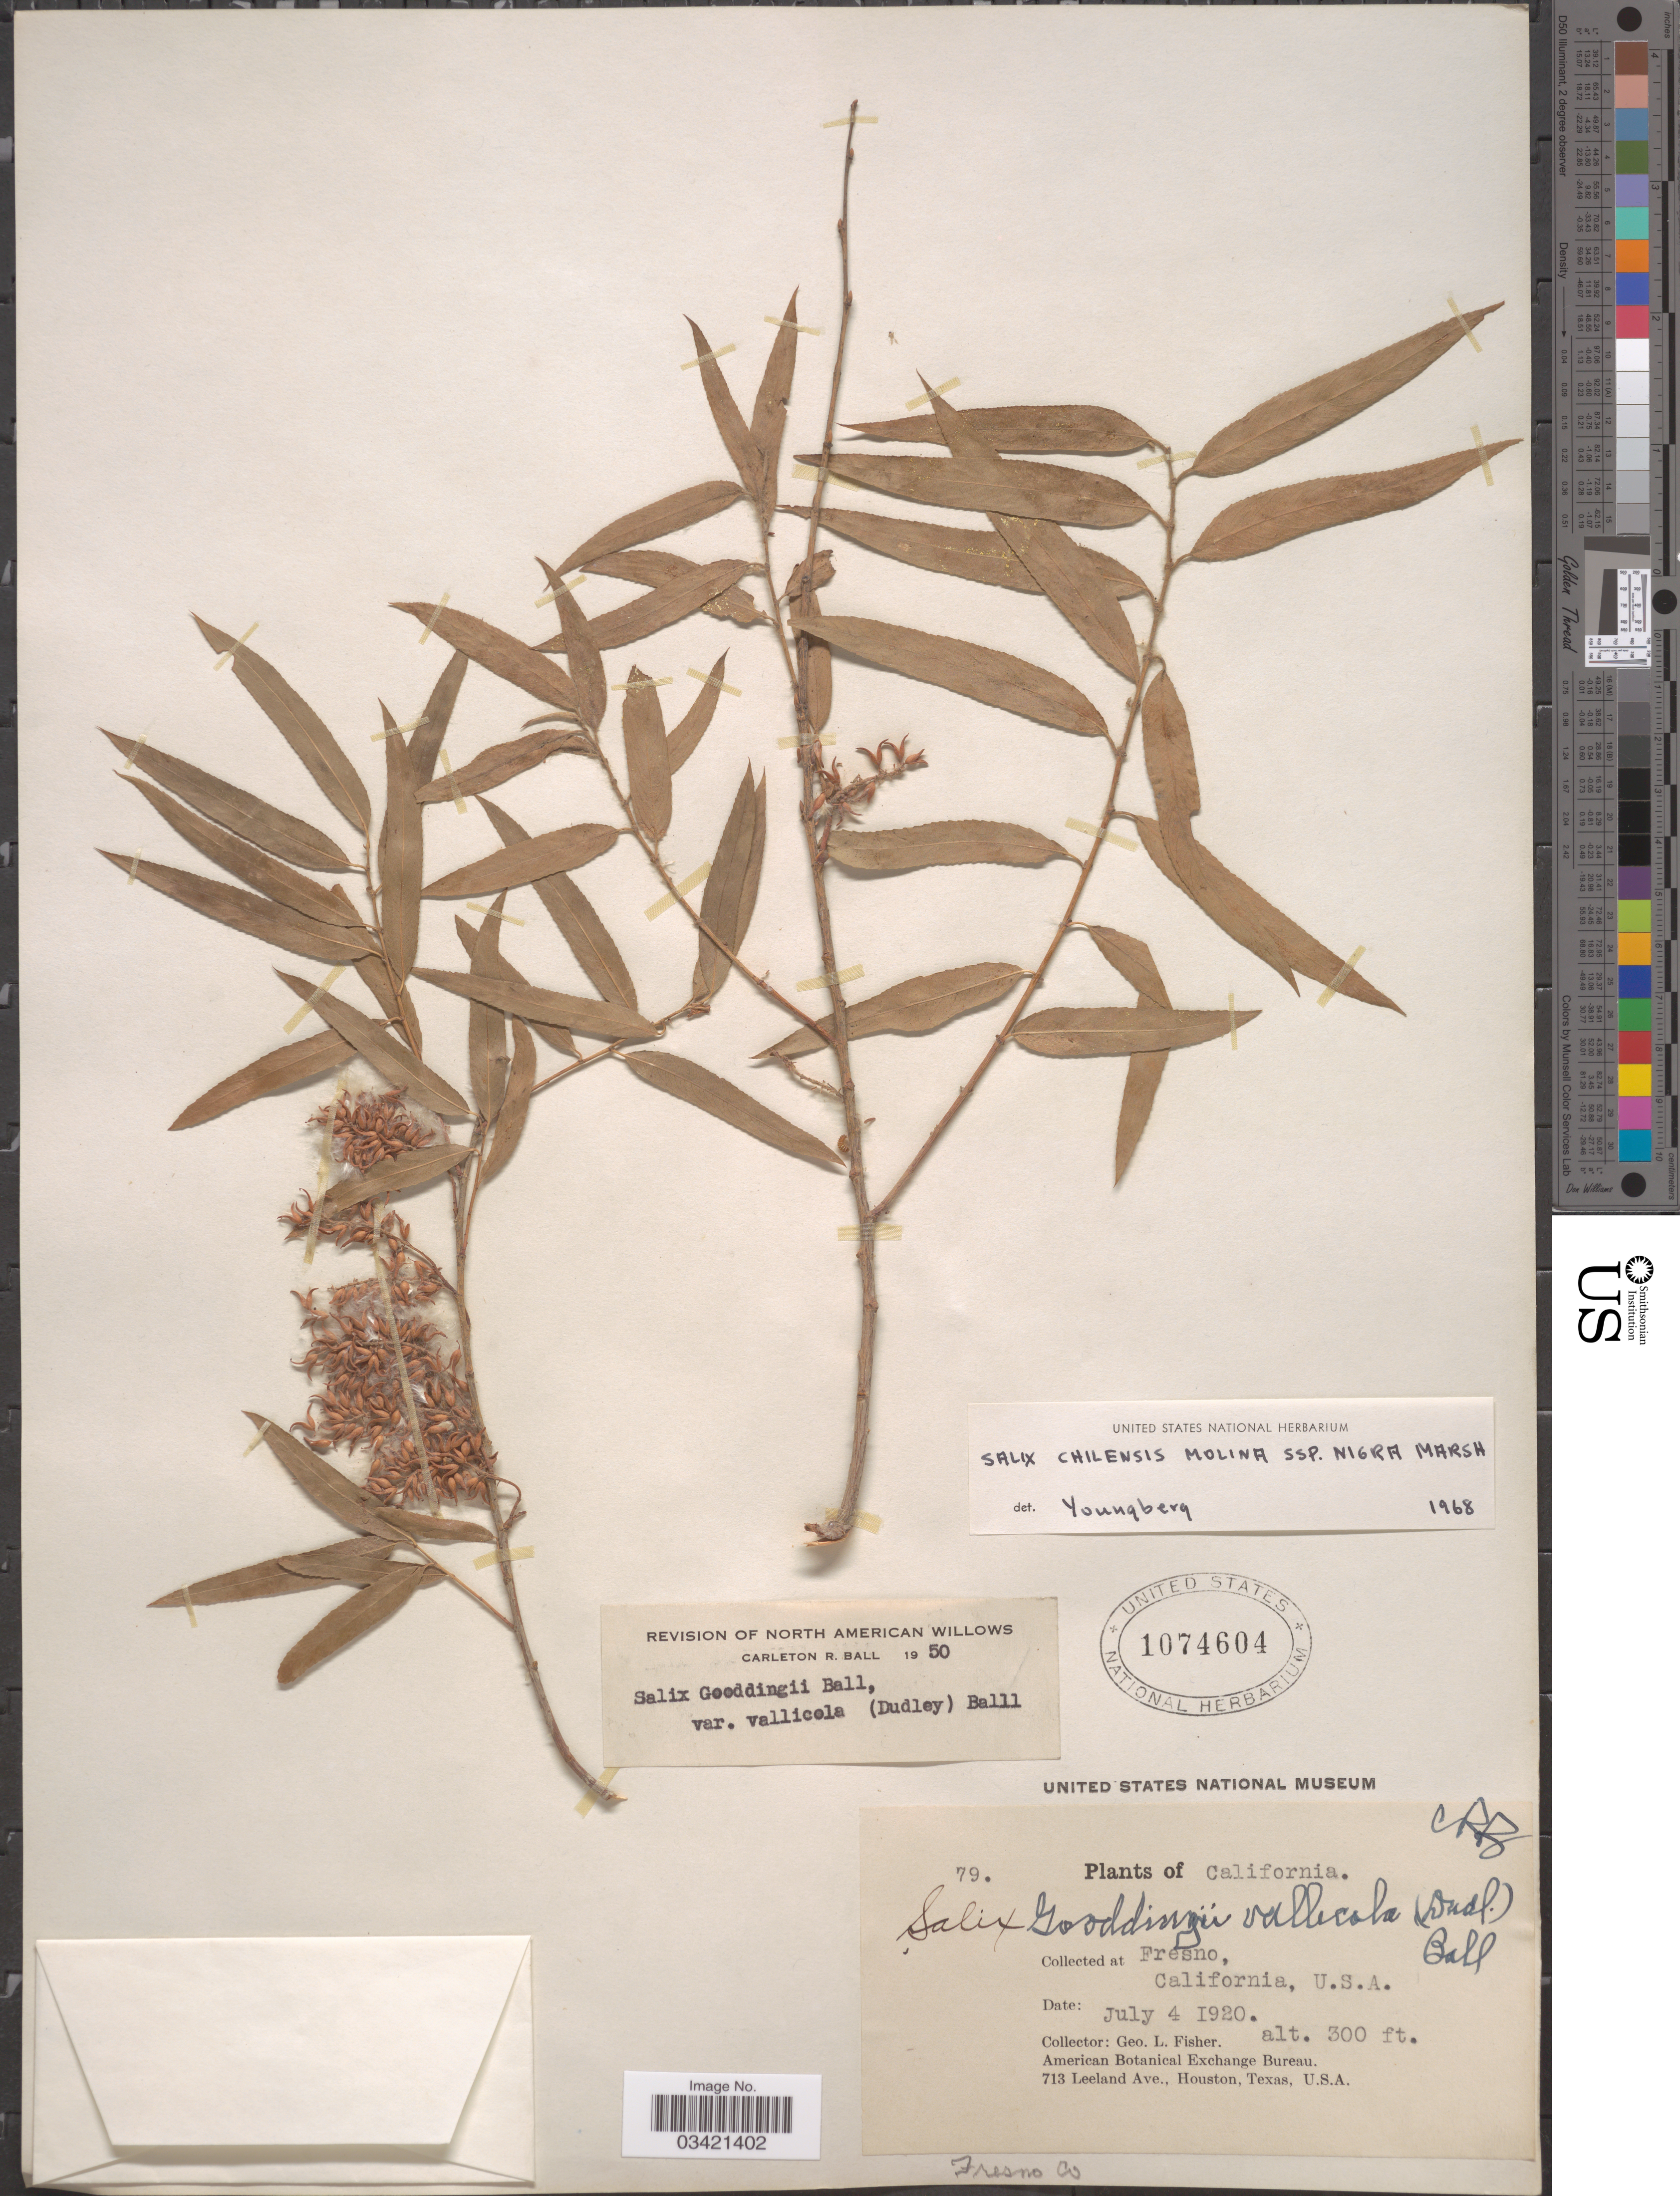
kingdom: Plantae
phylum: Tracheophyta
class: Magnoliopsida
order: Malpighiales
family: Salicaceae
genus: Salix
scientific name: Salix gooddingii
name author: C.R. Ball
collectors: G. L. Fisher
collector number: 79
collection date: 1920-07-04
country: United States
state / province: California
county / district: Fresno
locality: Fresno, Fresno Co.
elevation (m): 91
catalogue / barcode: US 1074604